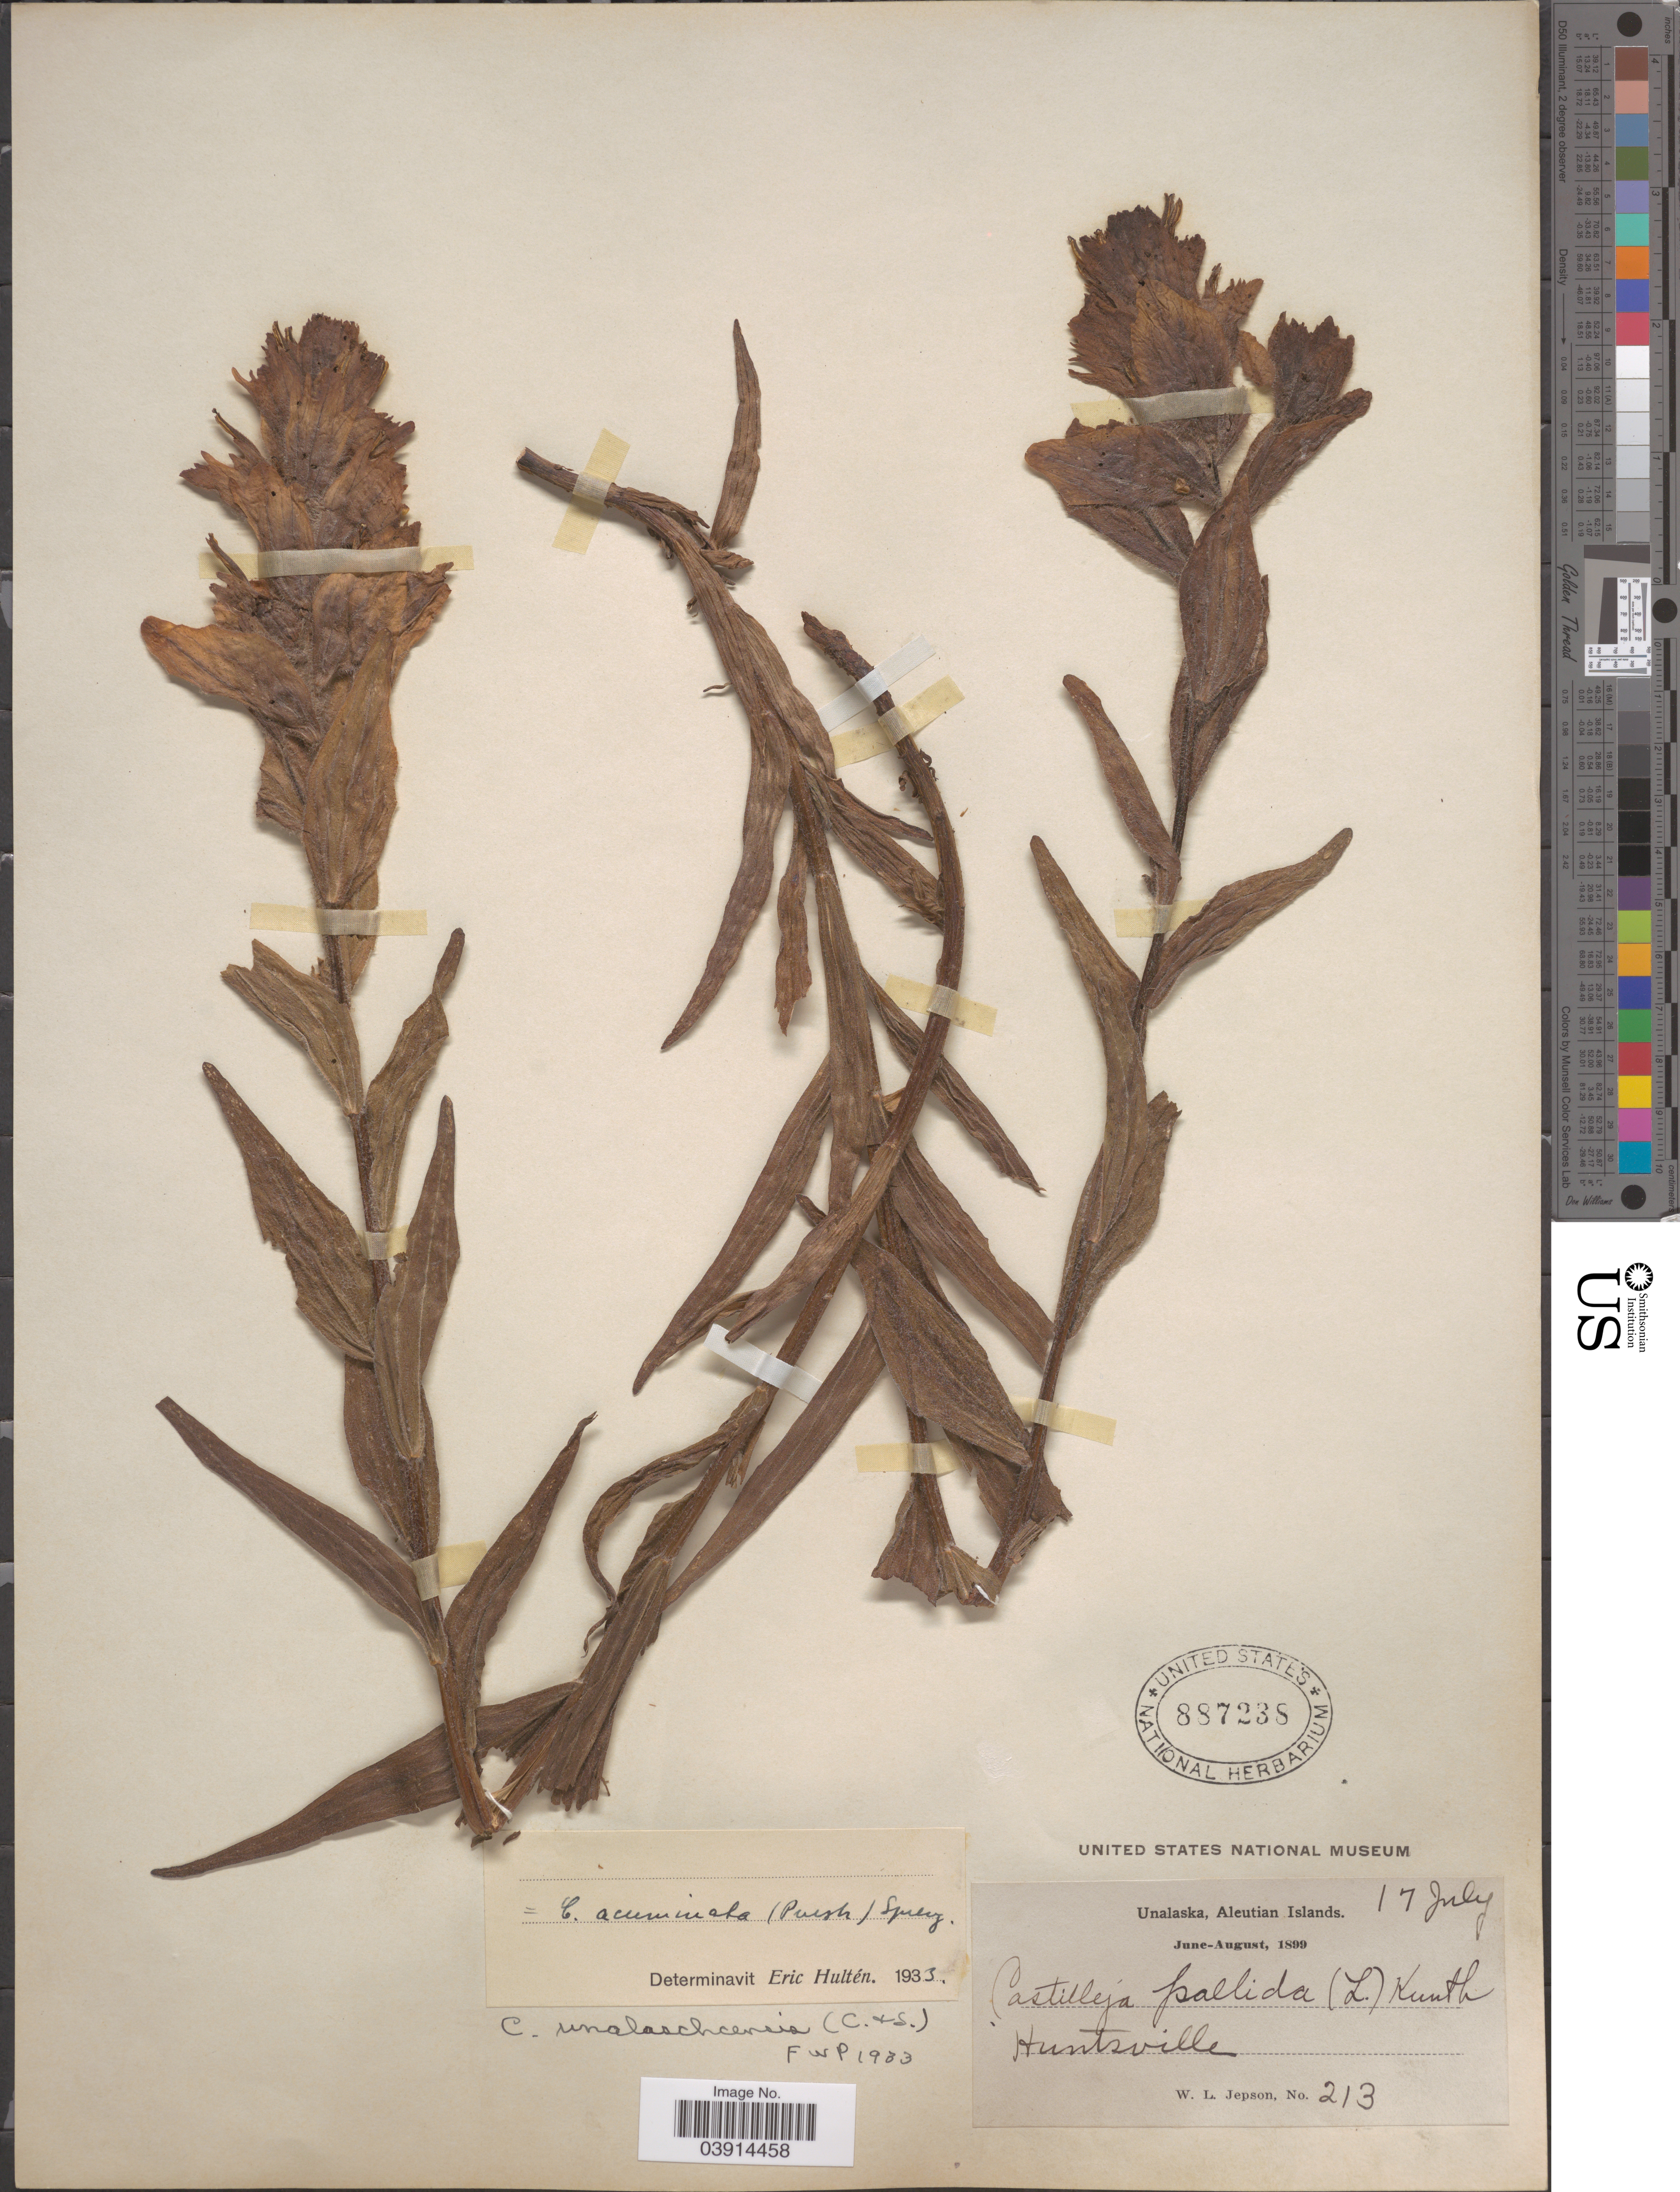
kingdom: Plantae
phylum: Tracheophyta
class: Magnoliopsida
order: Lamiales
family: Orobanchaceae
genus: Castilleja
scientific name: Castilleja unalaschcensis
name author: (Cham. & Schltdl.) Malte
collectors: W. L. Jepson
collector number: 213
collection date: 1899-07-17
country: United States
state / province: Alaska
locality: Unalaska, Aleutian Islands. Huntsville.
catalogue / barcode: US 887238